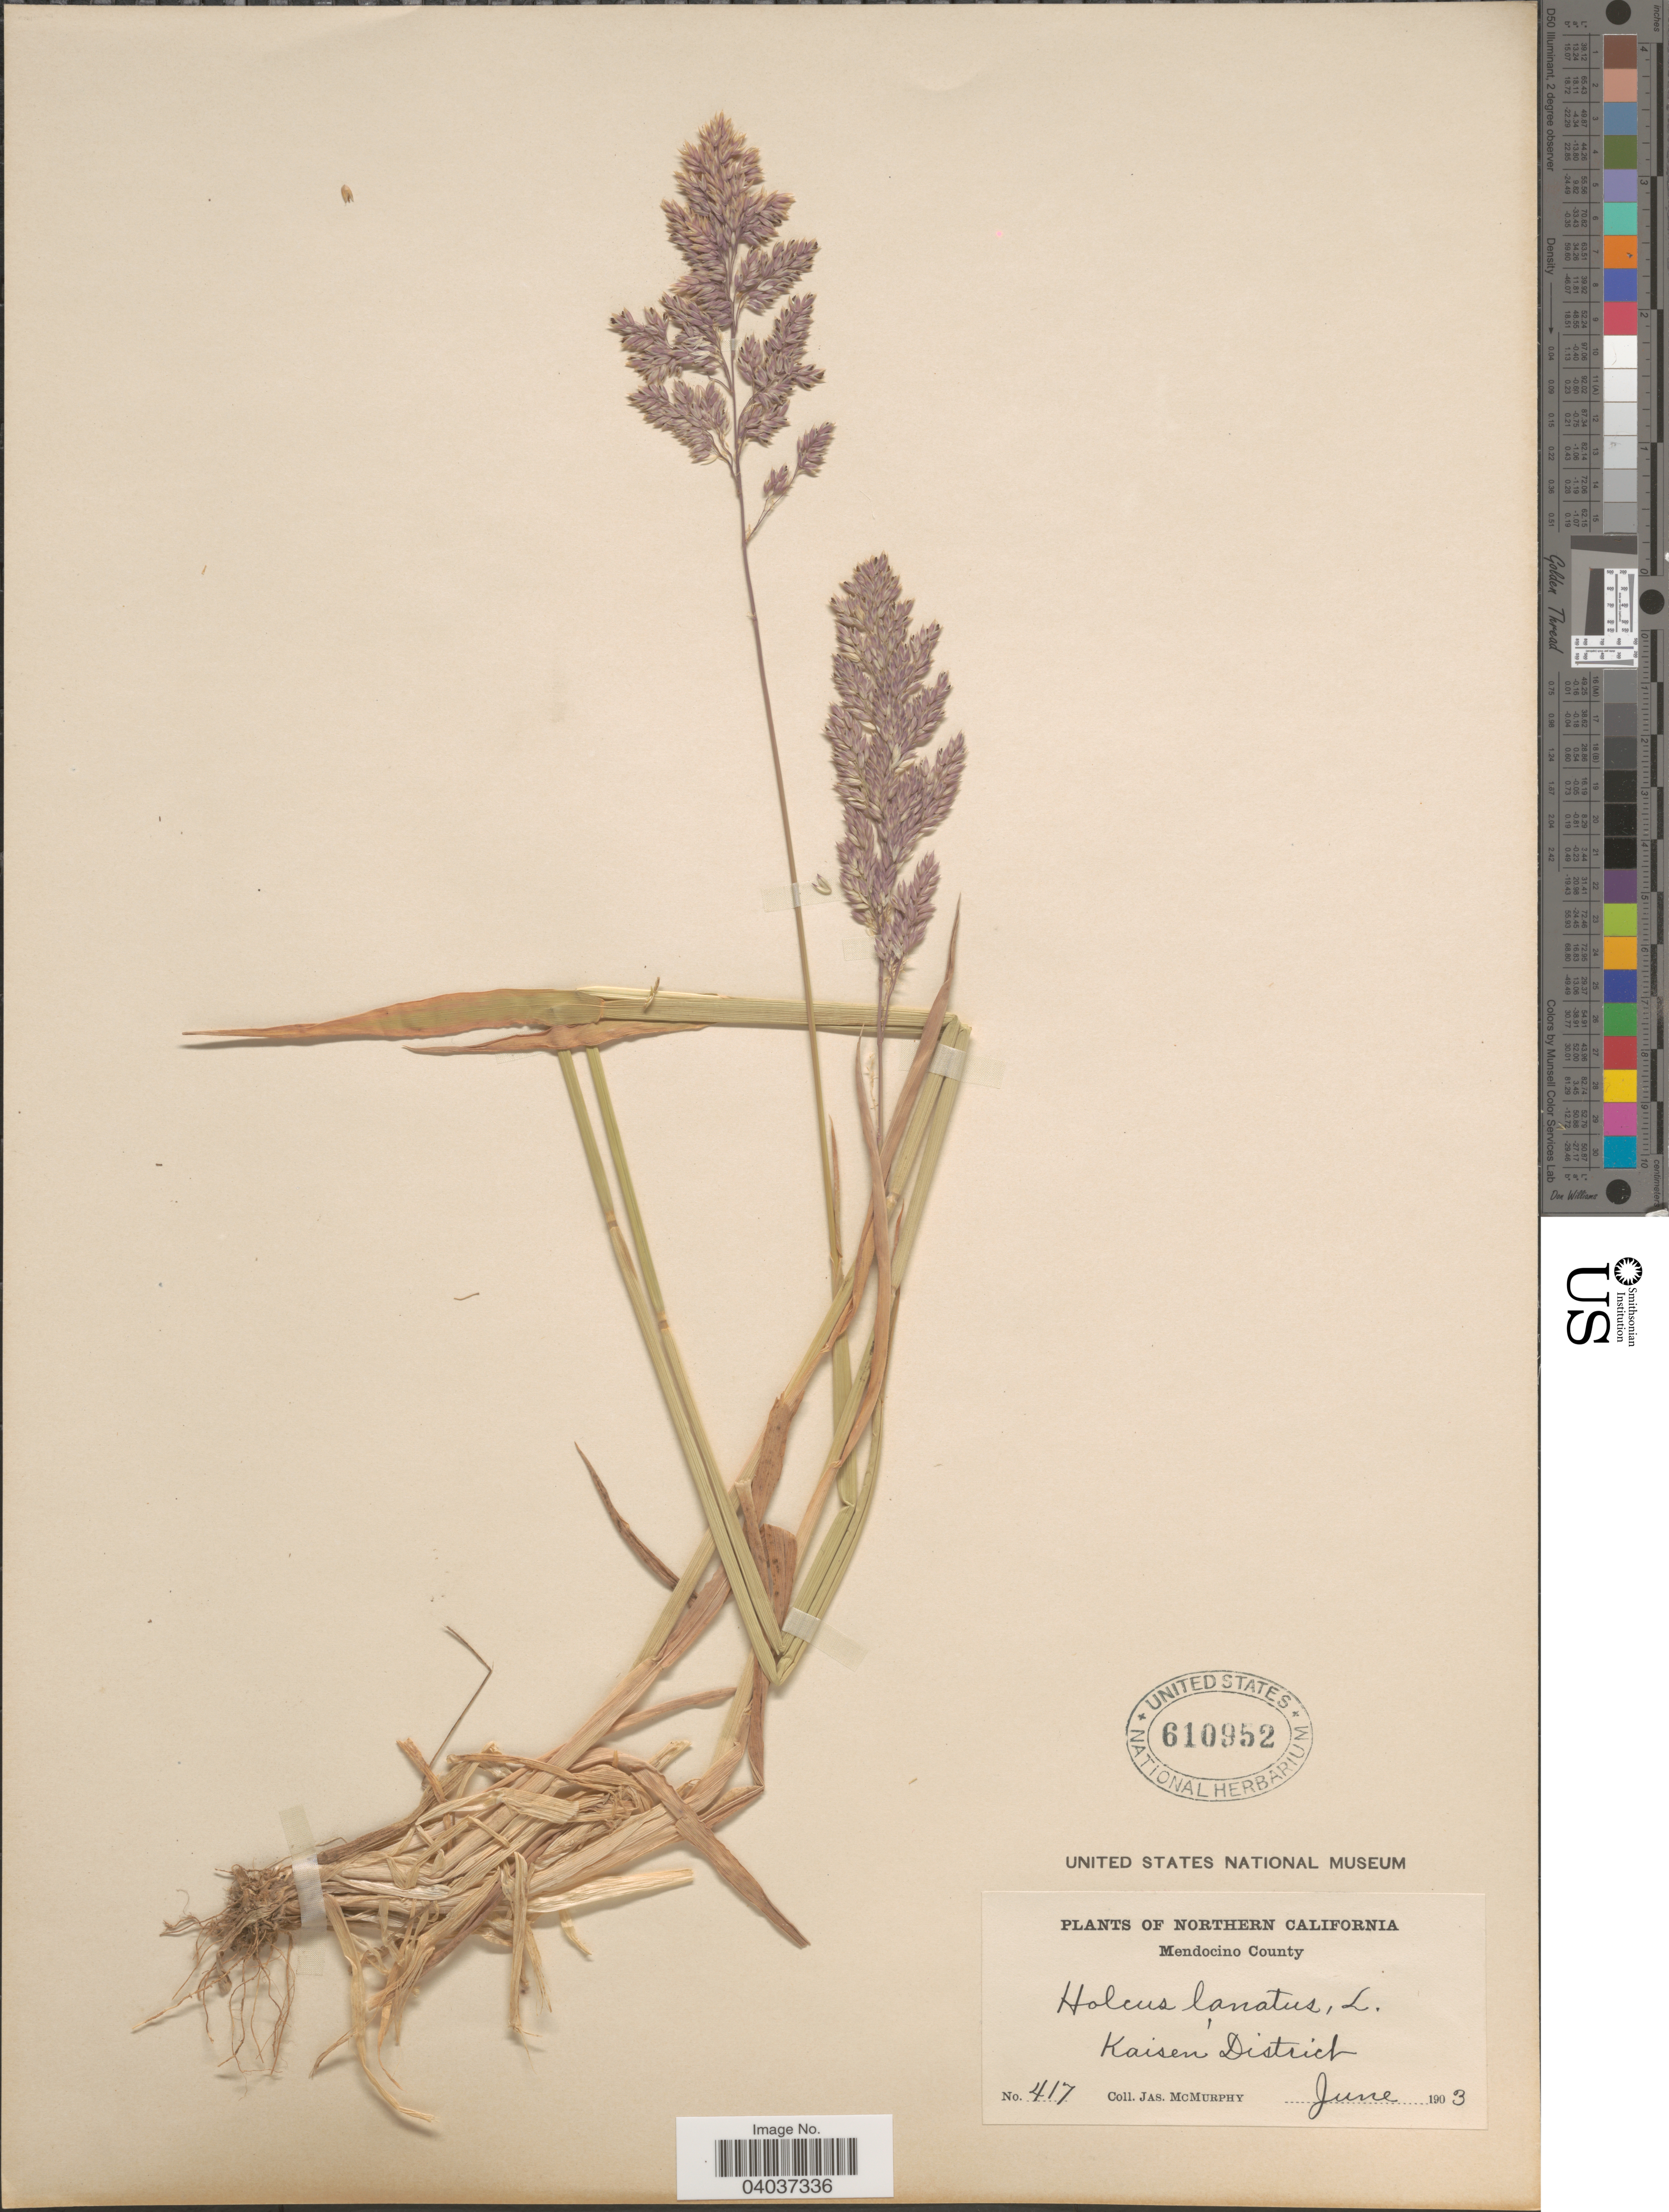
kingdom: Plantae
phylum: Tracheophyta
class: Liliopsida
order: Poales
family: Poaceae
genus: Holcus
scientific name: Holcus lanatus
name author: L.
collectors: J. McMurphy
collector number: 417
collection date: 1903-06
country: United States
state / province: California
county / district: Mendocino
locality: Northern California. Mendocino County. Kaisen District.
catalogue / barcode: US 610952